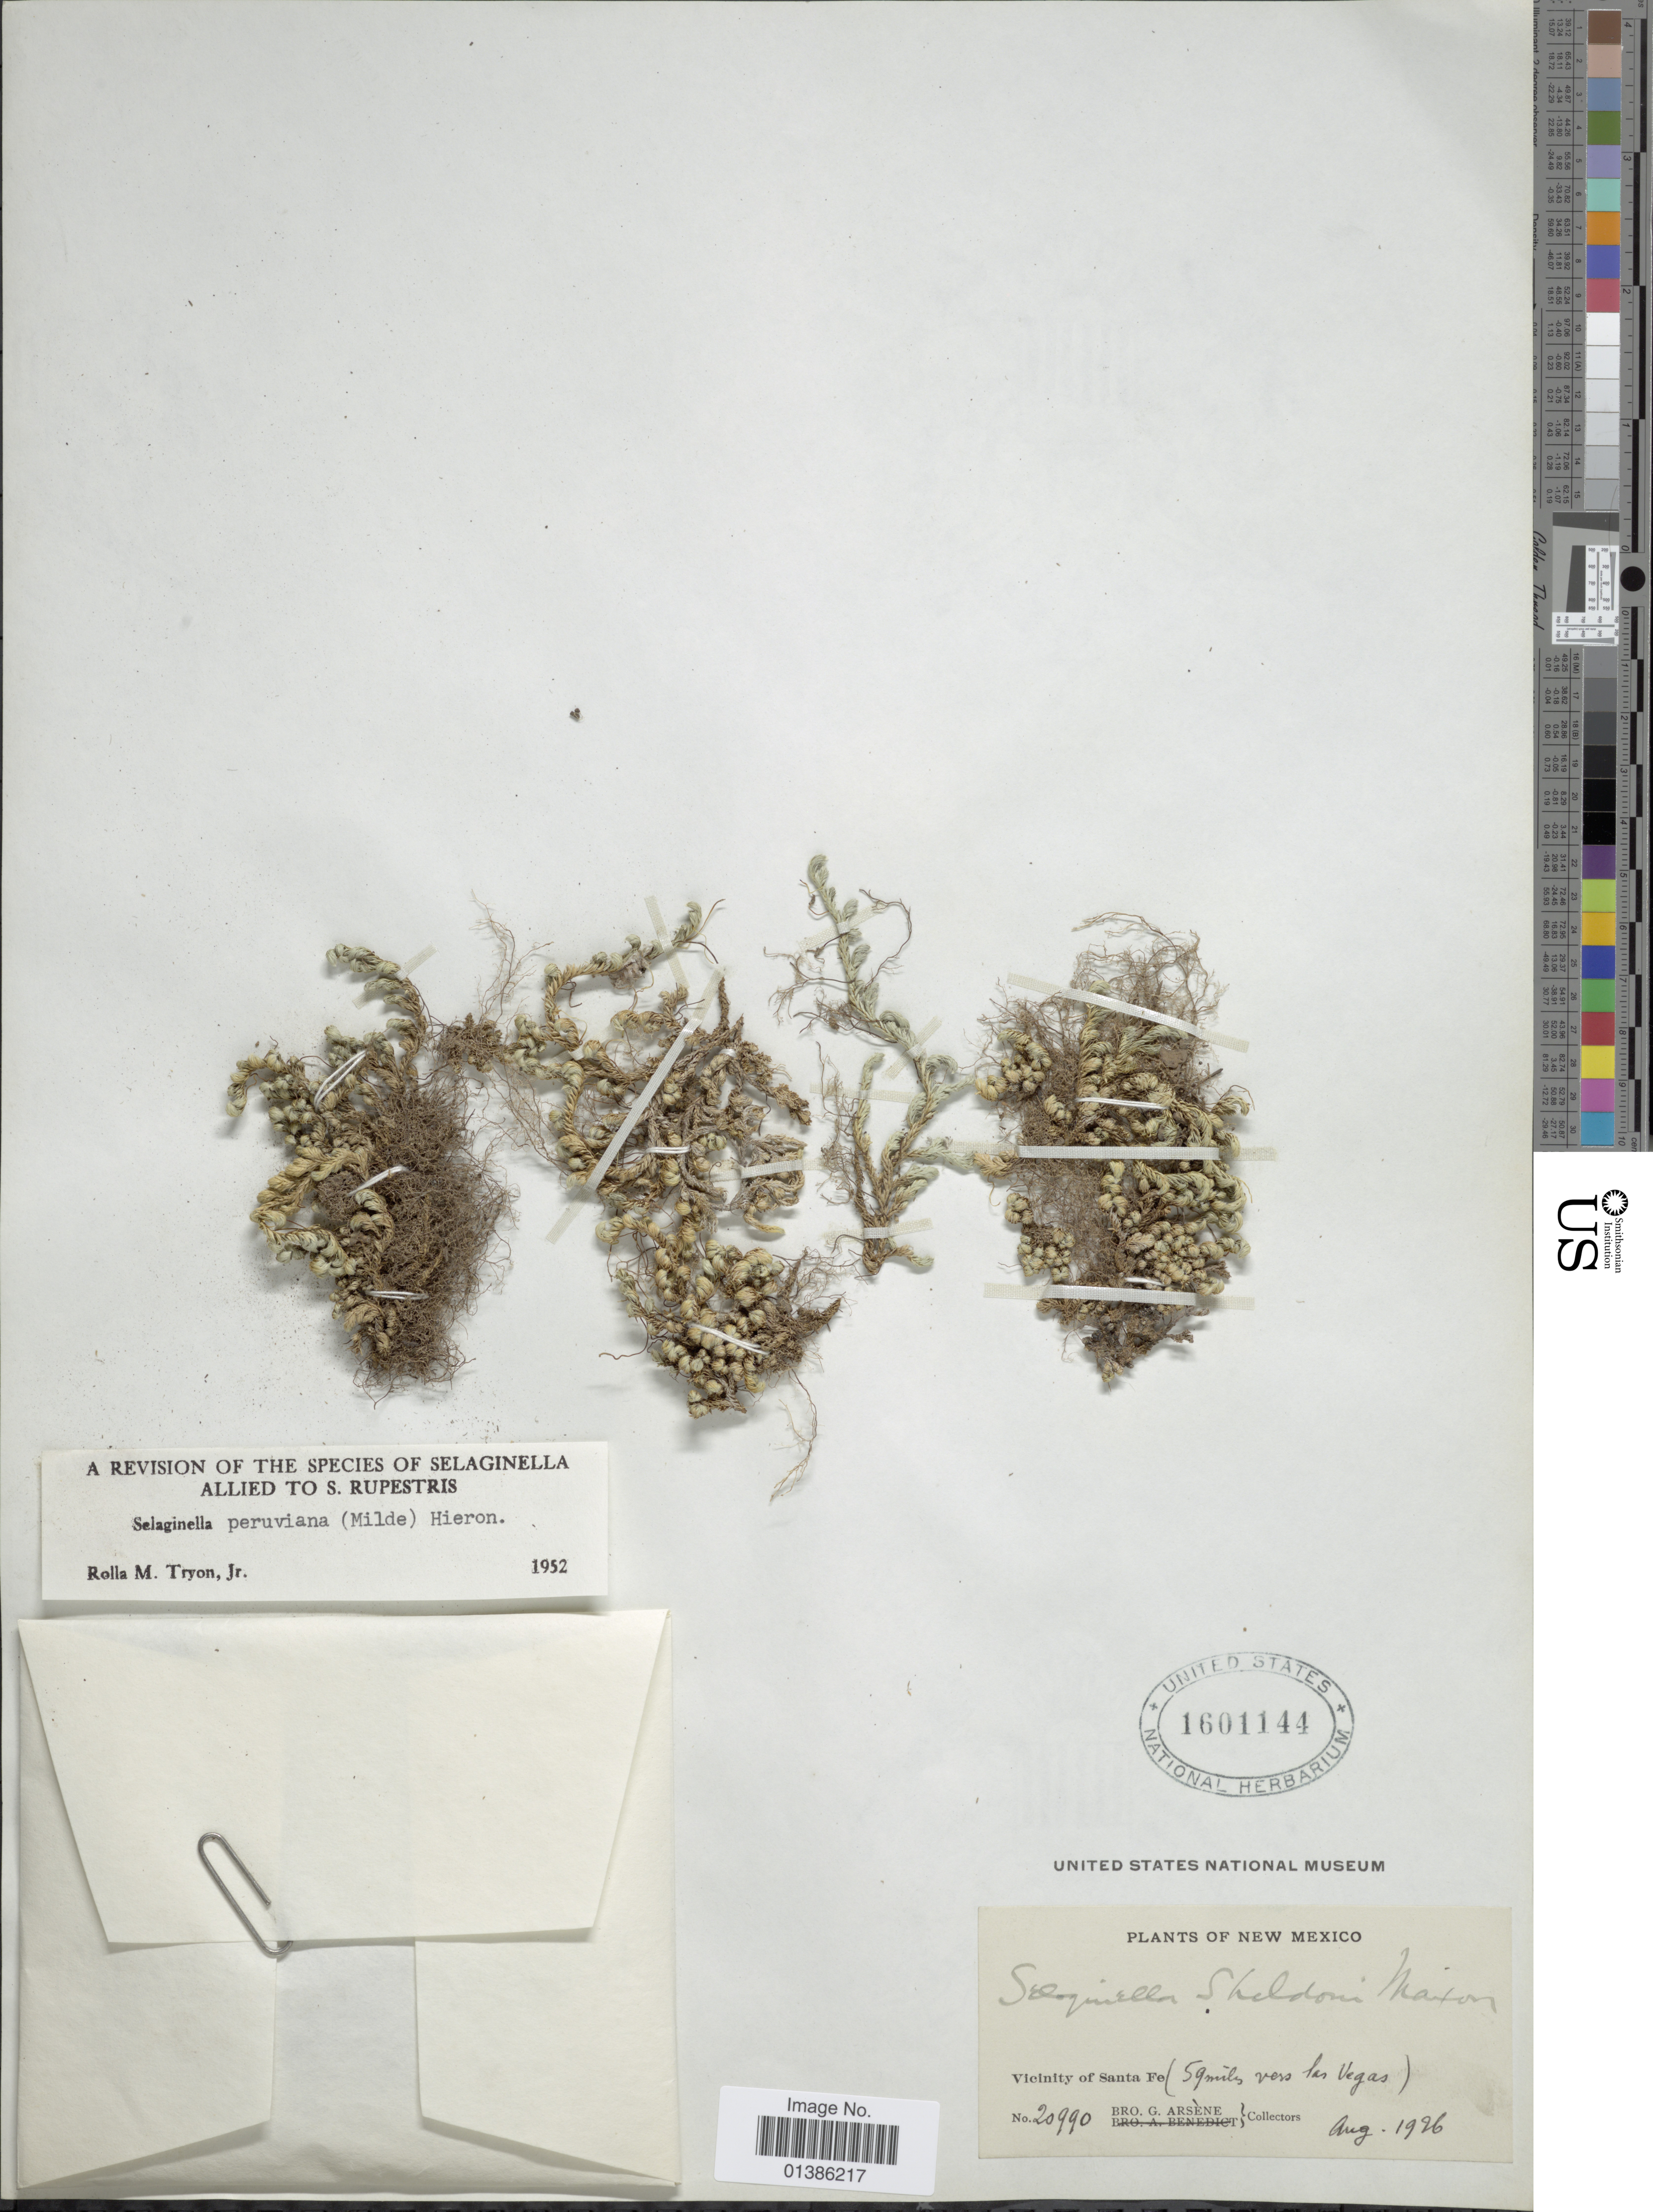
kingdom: Plantae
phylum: Tracheophyta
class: Lycopodiopsida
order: Selaginellales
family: Selaginellaceae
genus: Selaginella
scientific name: Selaginella peruviana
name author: (Milde) Hieron.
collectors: Bro. G. Arsène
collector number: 20990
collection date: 1926-08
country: United States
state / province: New Mexico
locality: Vicinity of Santa Fe (59 miles vers las Vegas).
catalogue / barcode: US 1601144